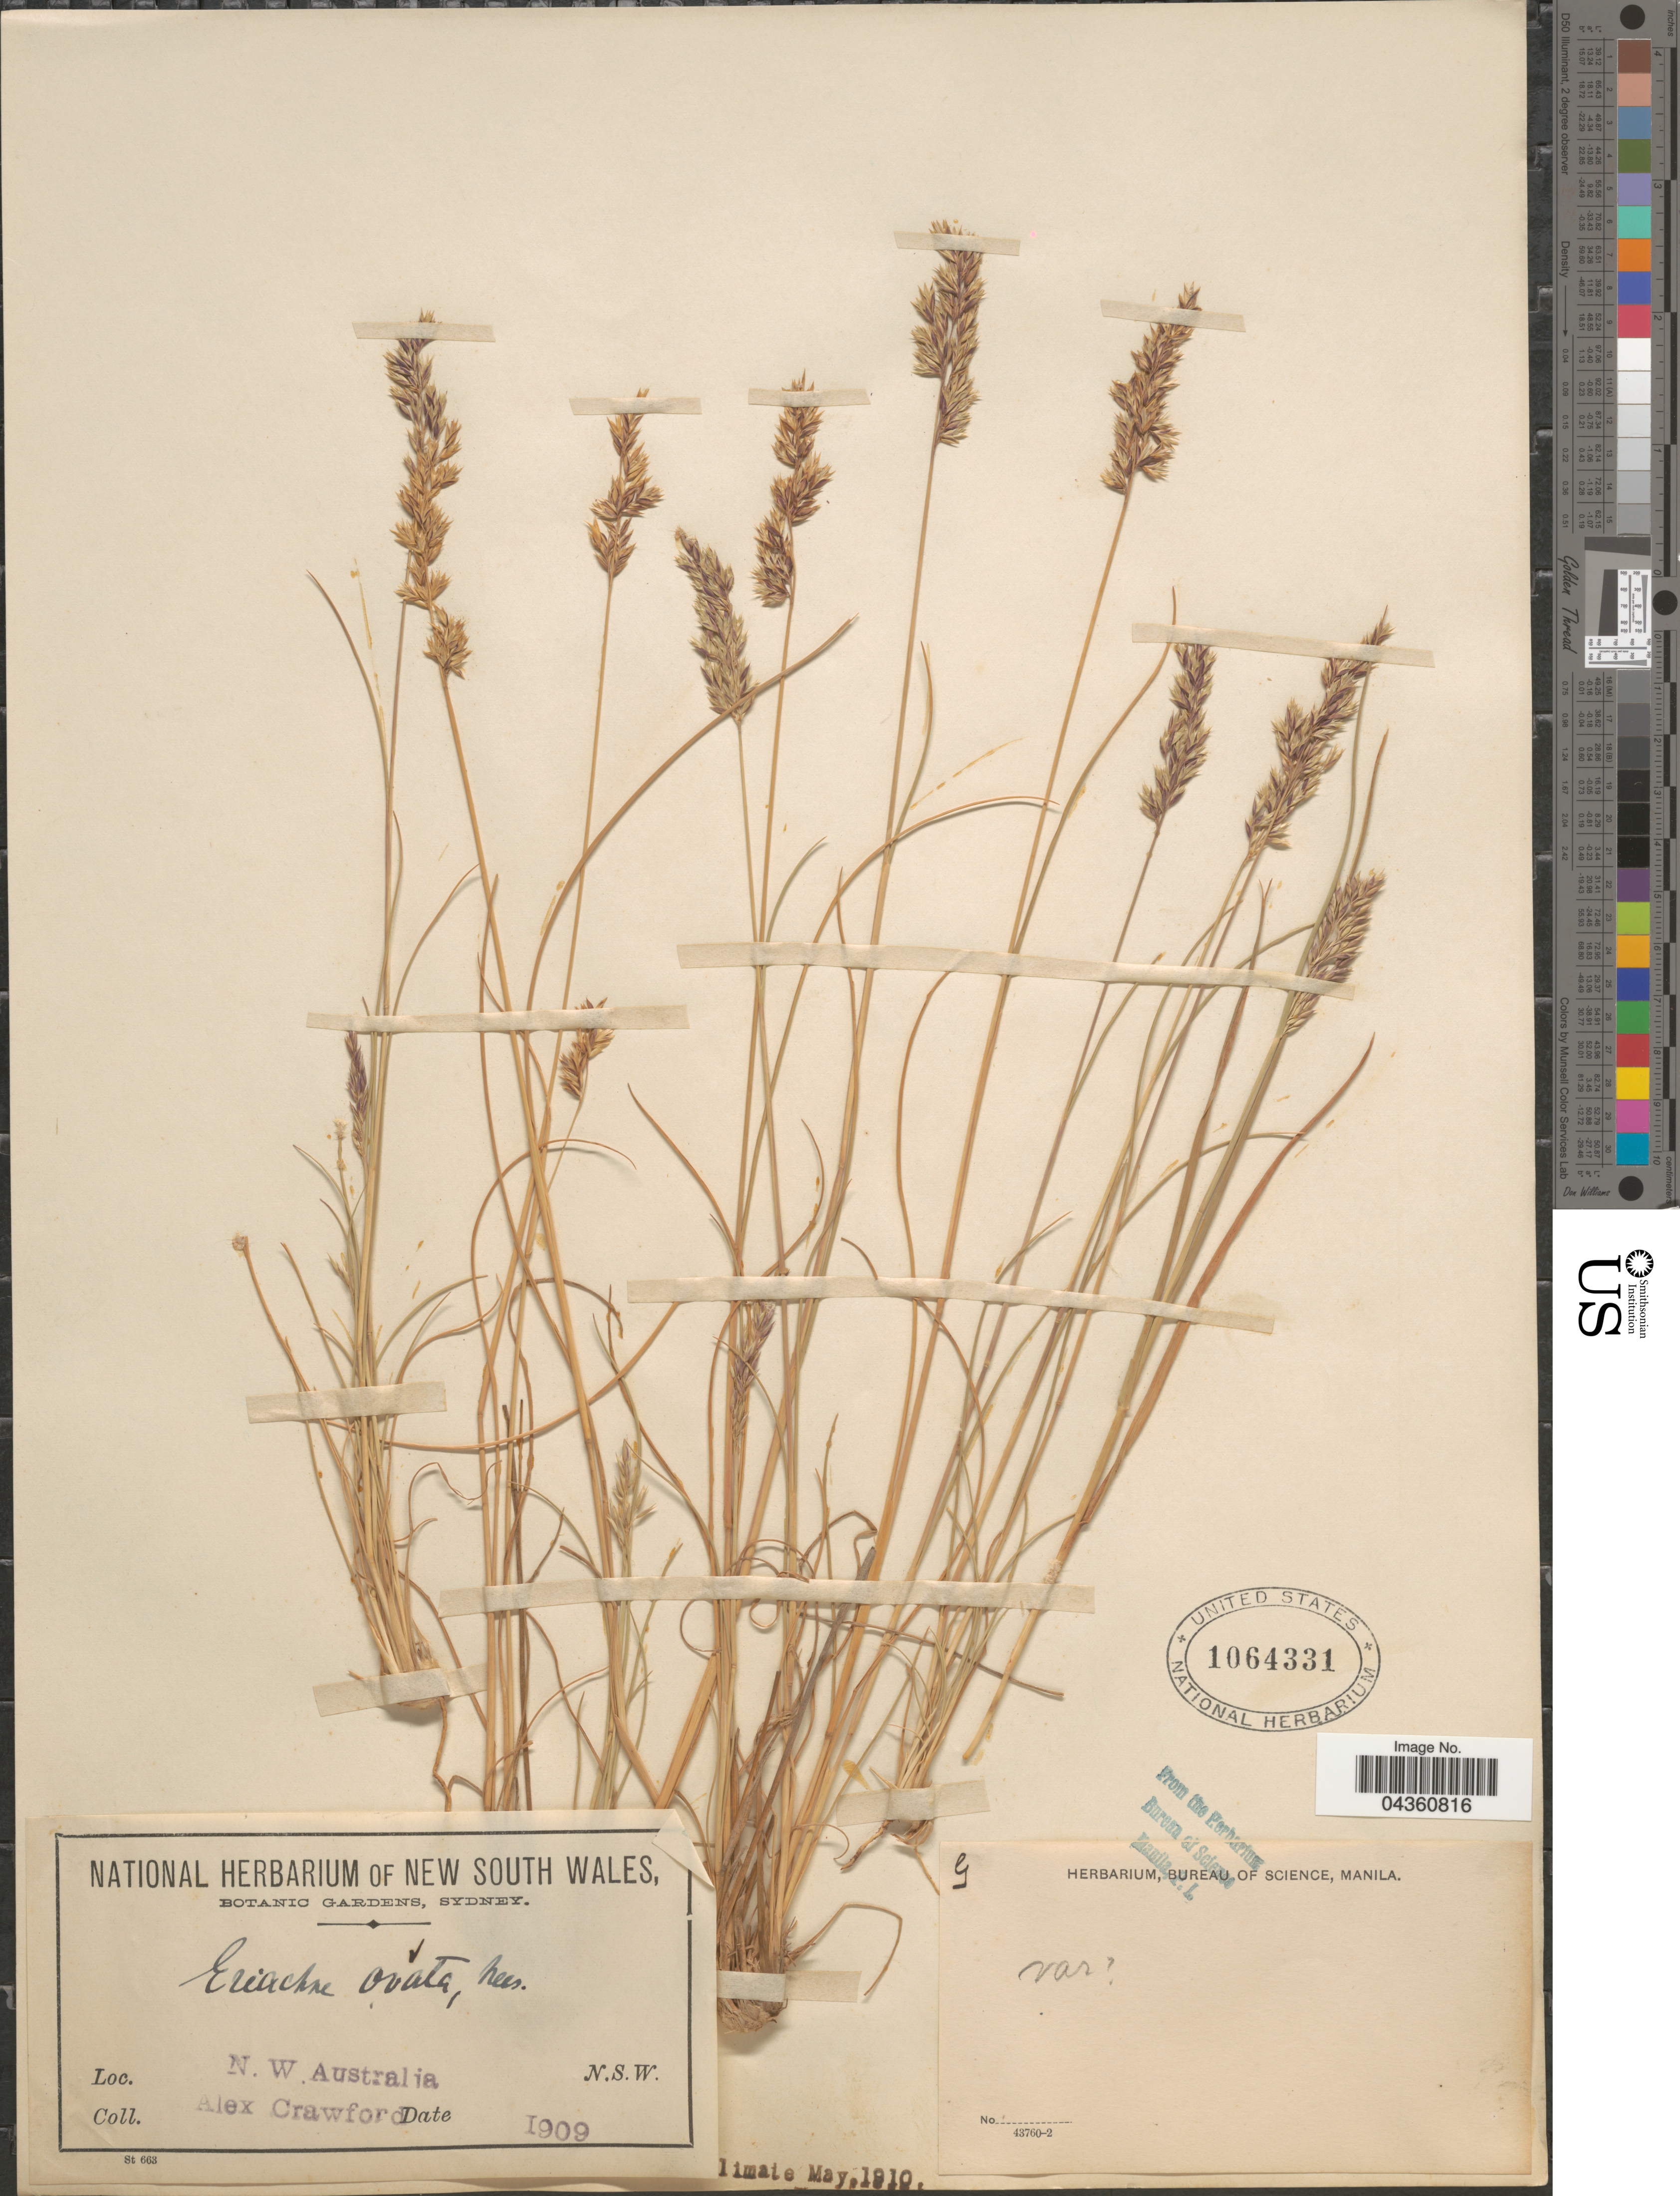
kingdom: Plantae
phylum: Tracheophyta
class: Liliopsida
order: Poales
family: Poaceae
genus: Eriachne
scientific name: Eriachne ovata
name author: Nees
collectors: A. Crawford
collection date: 1909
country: Australia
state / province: New South Wales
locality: N. W. Australia.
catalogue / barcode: US 1064331